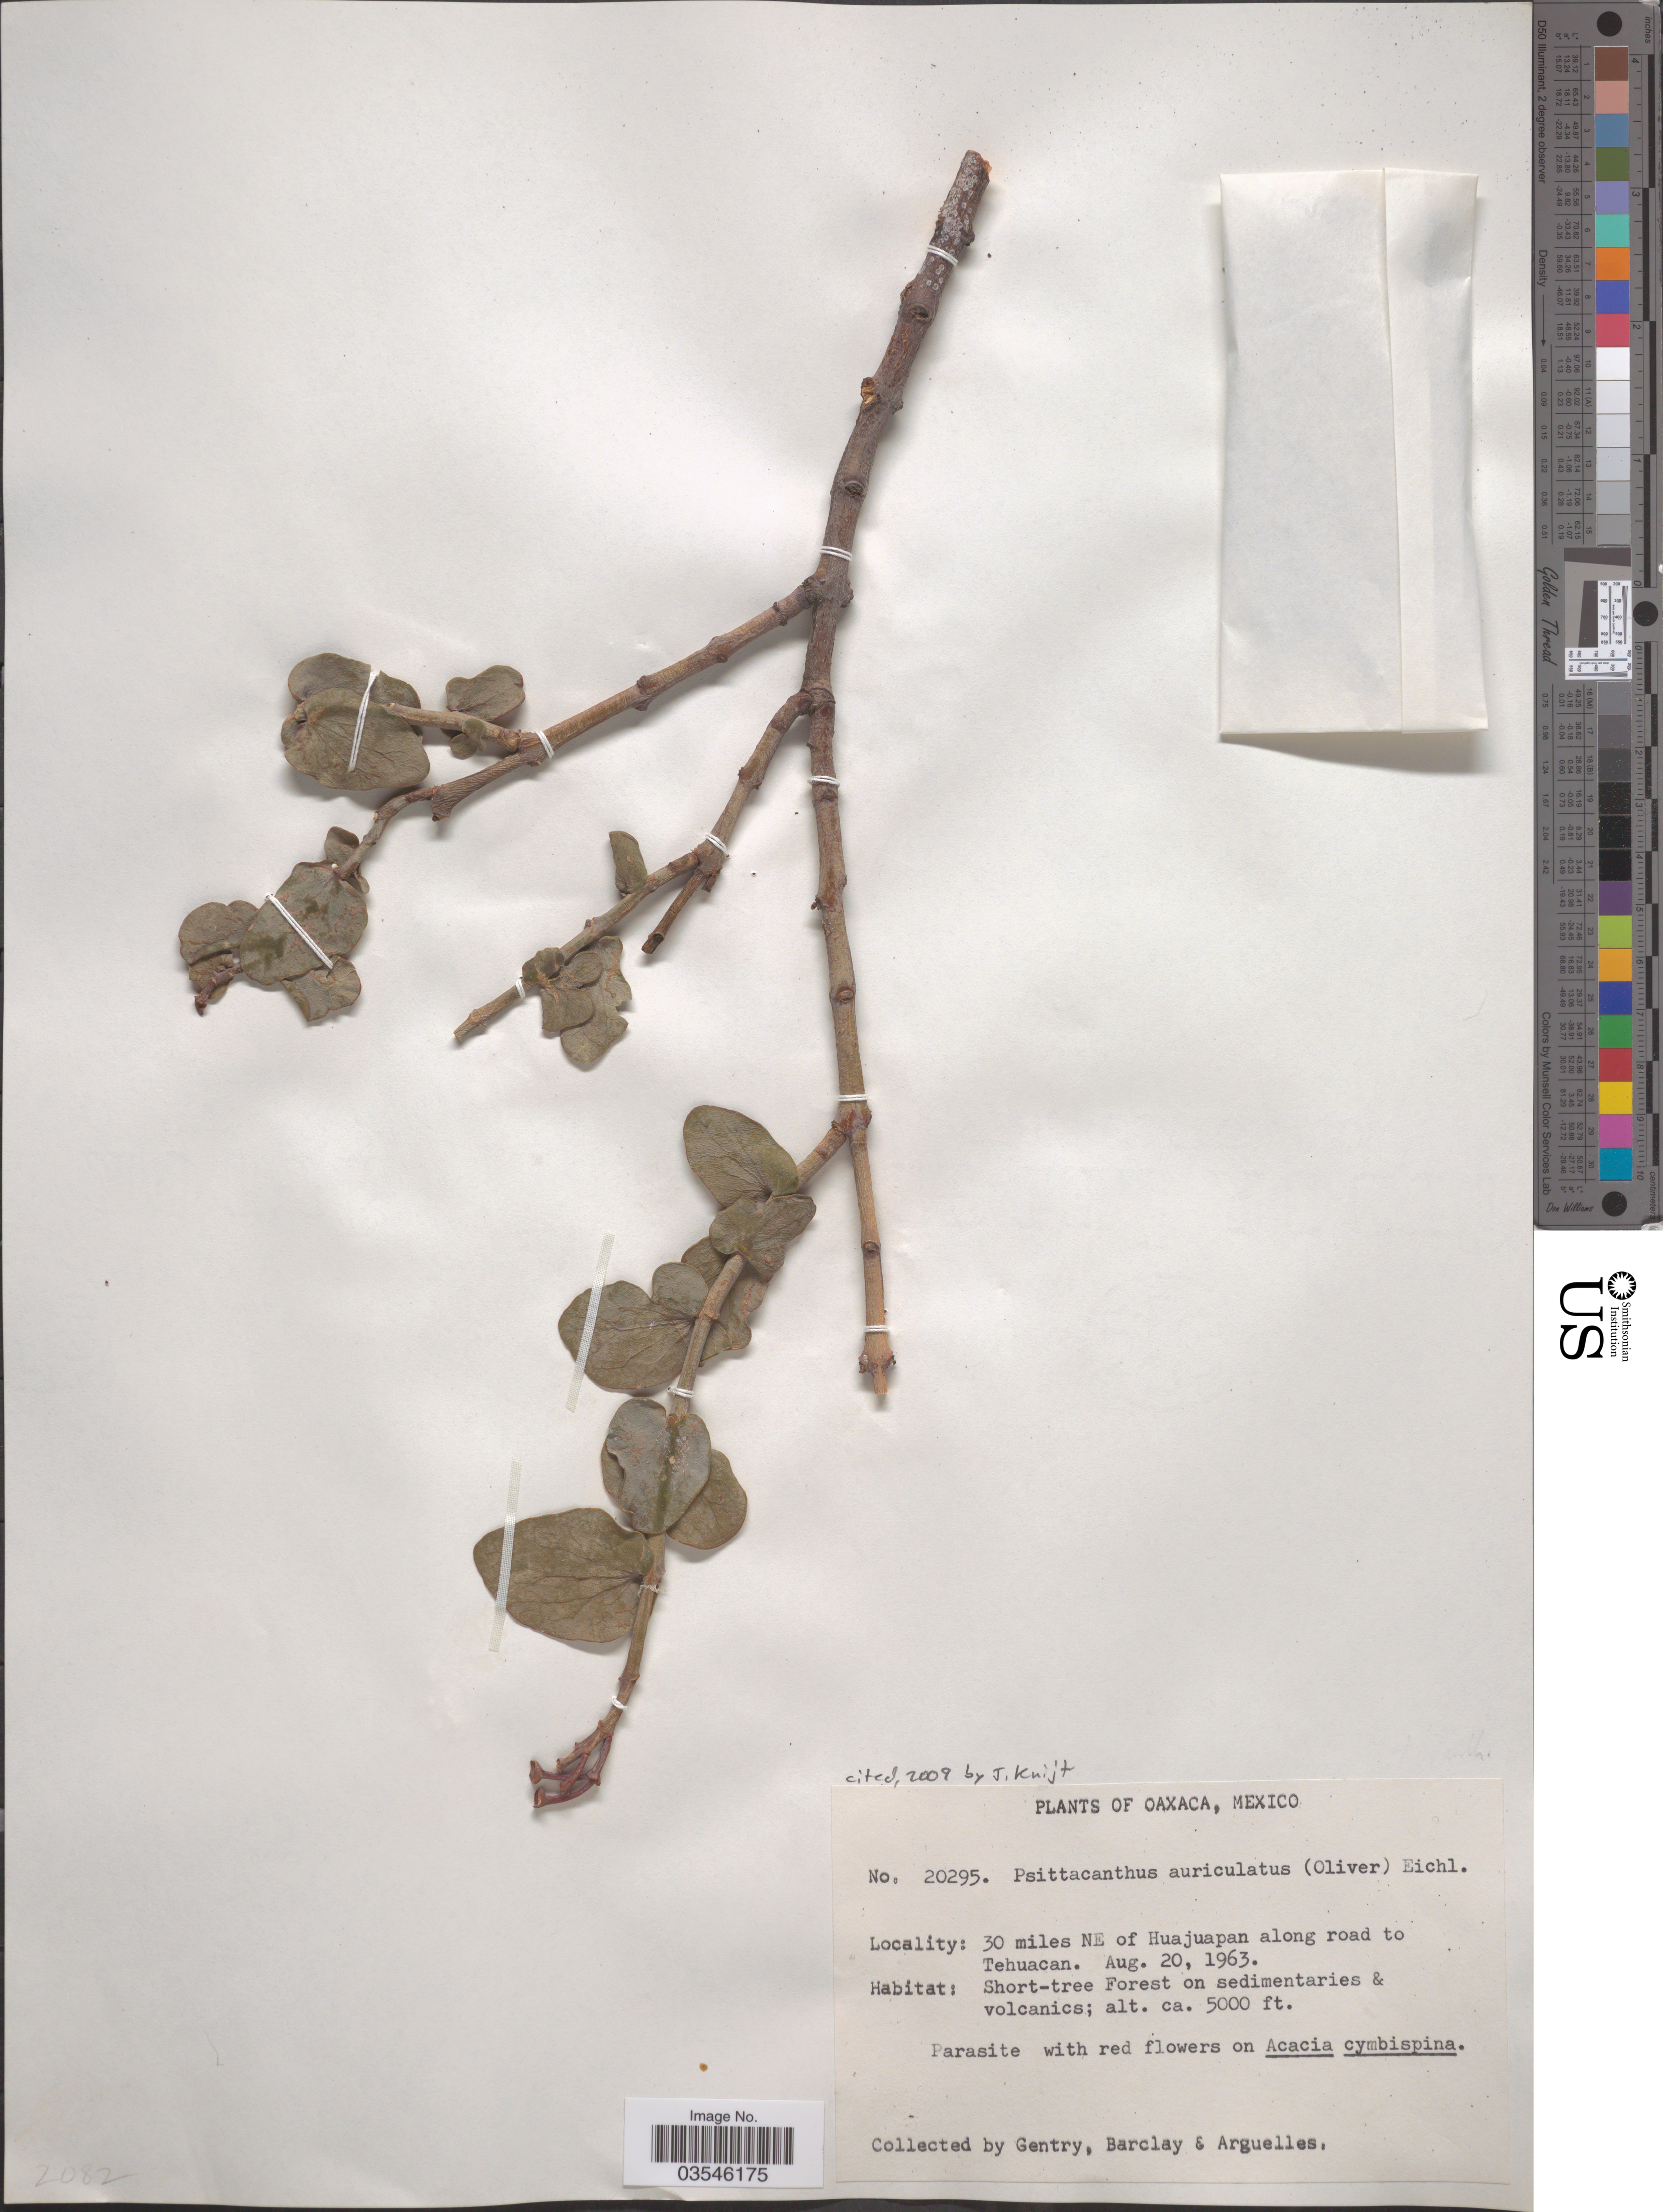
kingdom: Plantae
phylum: Tracheophyta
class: Magnoliopsida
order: Santalales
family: Loranthaceae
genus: Psittacanthus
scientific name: Psittacanthus auriculatus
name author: (Oliv.) Eichler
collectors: Gentry, --, -- Barclay & Arguelles, --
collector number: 20295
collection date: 1963-08-20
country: Mexico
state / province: Oaxaca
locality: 30 miles NE of Huajuapan along road to Tehuacan.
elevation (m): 1524